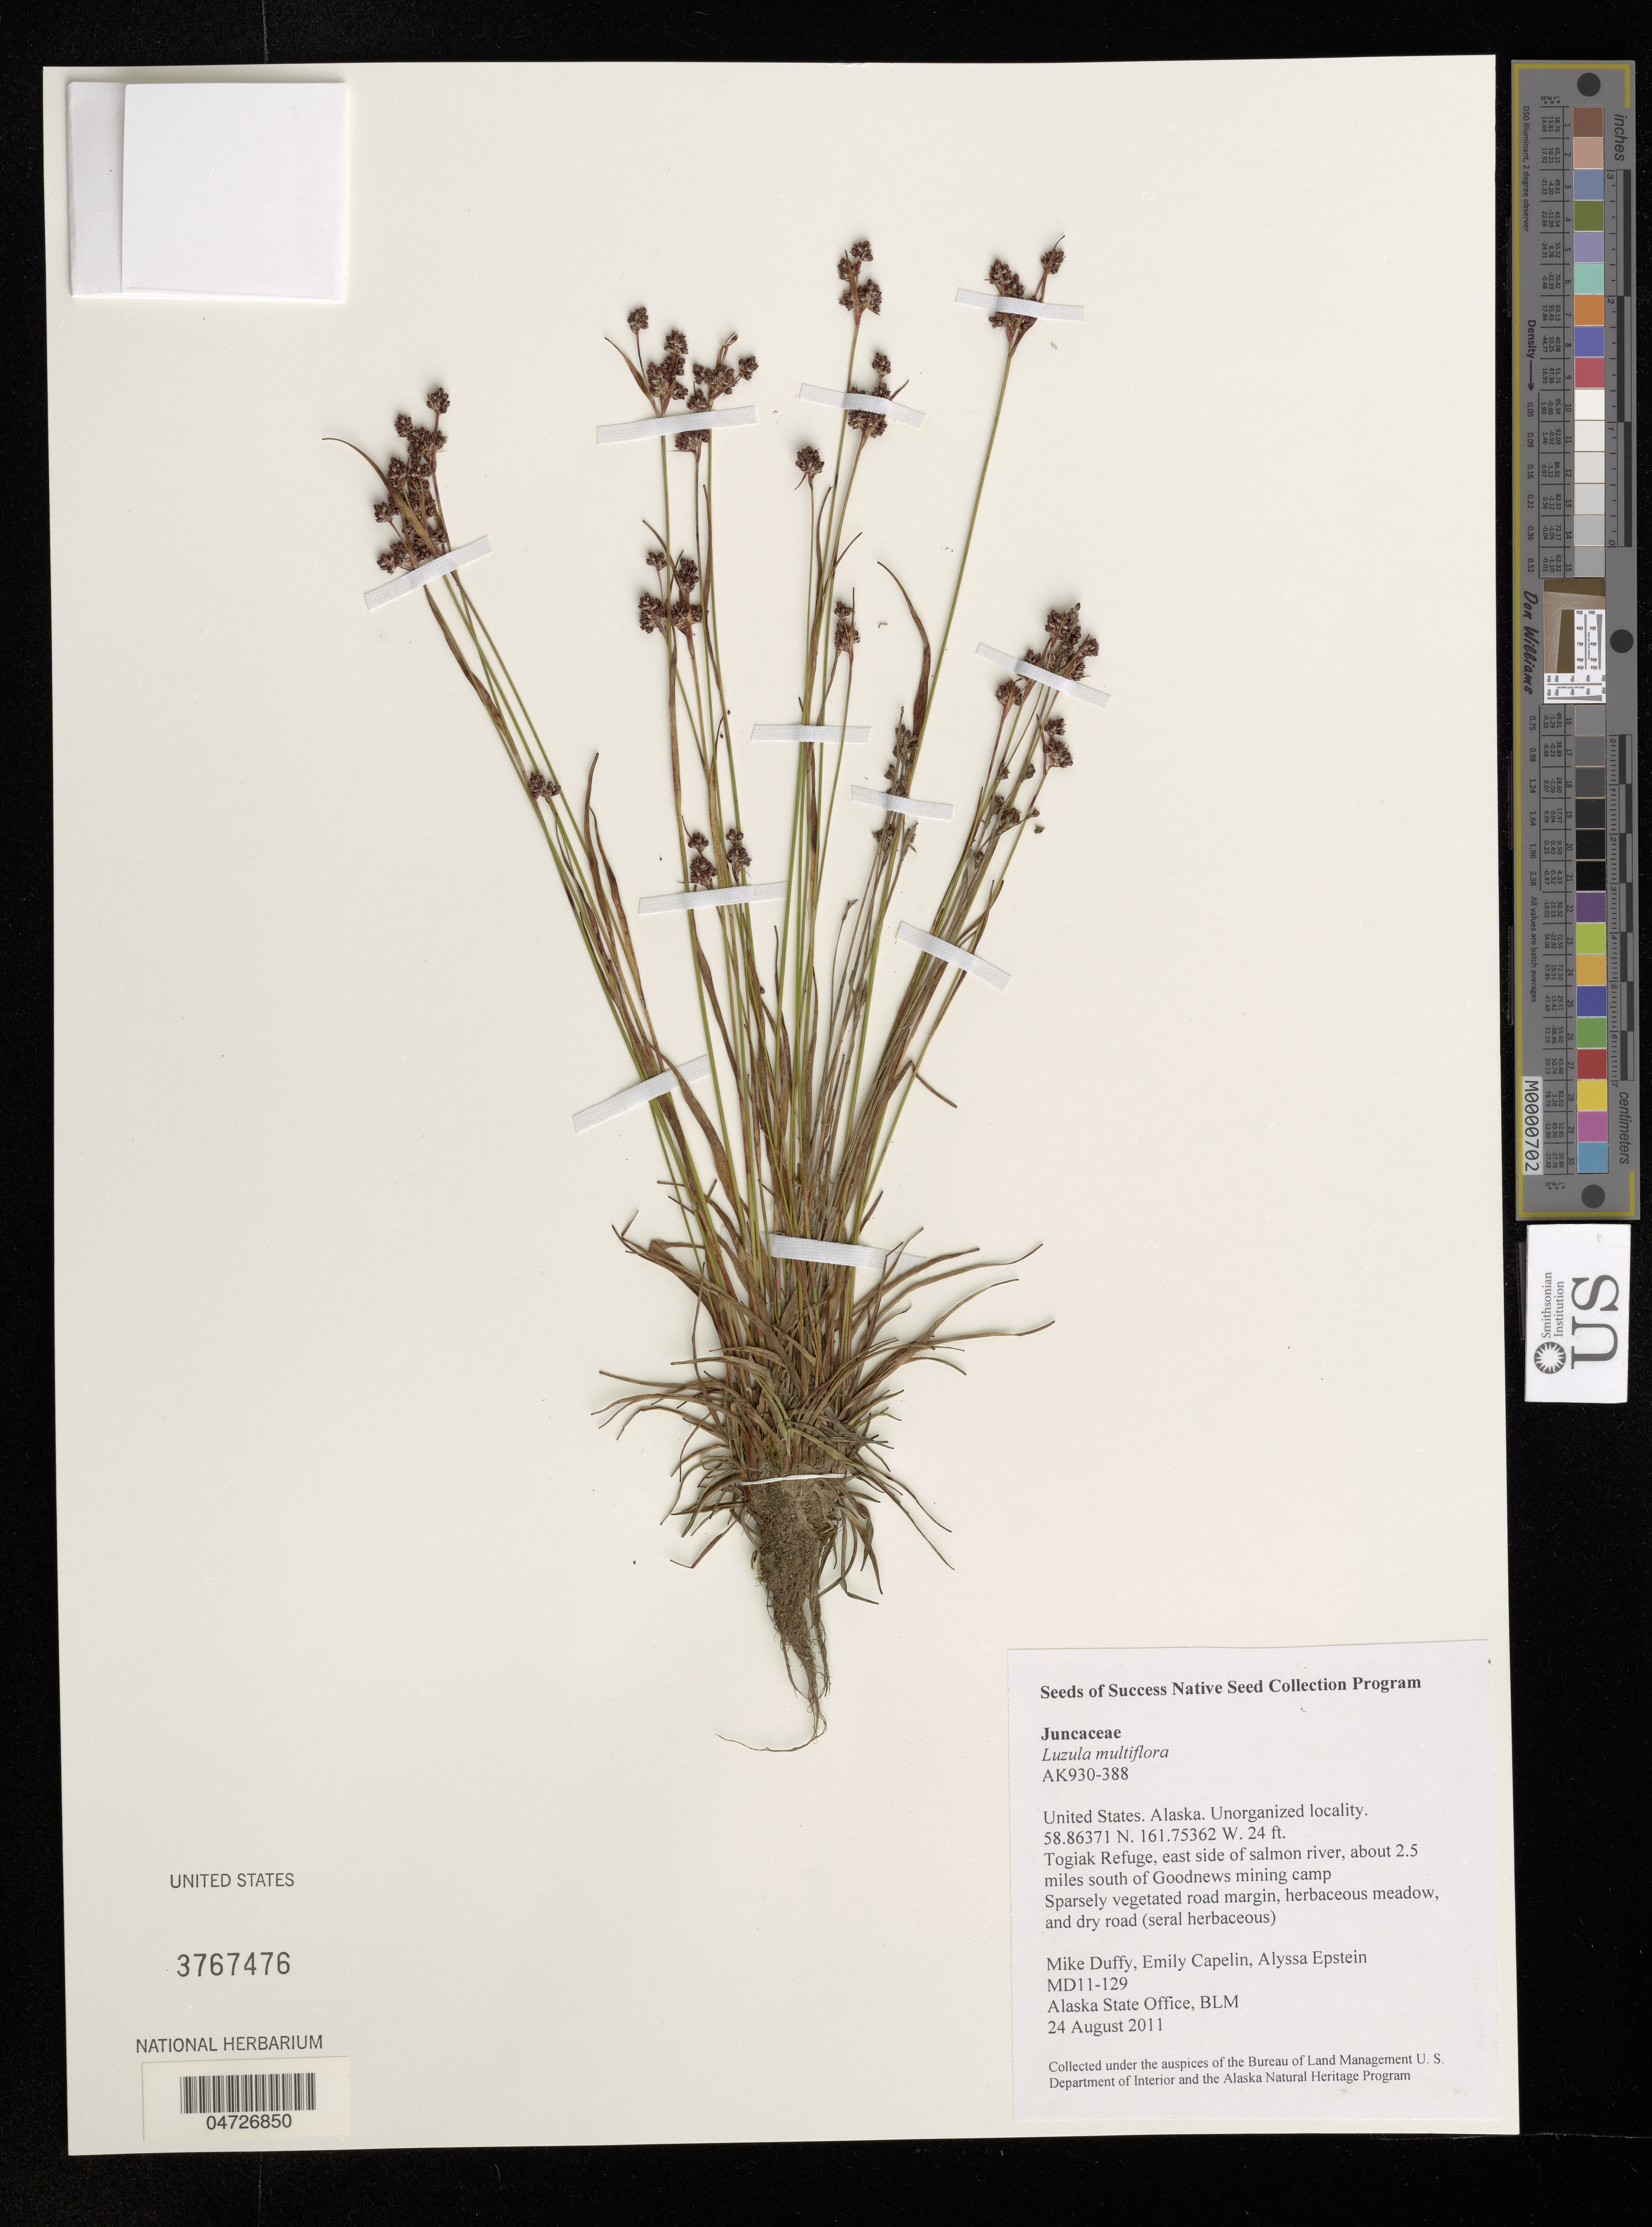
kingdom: Plantae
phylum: Tracheophyta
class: Liliopsida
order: Poales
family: Juncaceae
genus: Luzula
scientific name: Luzula multiflora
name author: (Ehrh.) Lej.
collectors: M. Duffy, E. Capelin & A. Epstein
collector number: MD11-129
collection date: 2011-08-24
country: United States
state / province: Alaska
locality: Unorganized locality. Togiak Refuge, east side of salmon river, about 2.5 miles south of Goodnews mining camp.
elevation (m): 7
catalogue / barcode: US 3767476